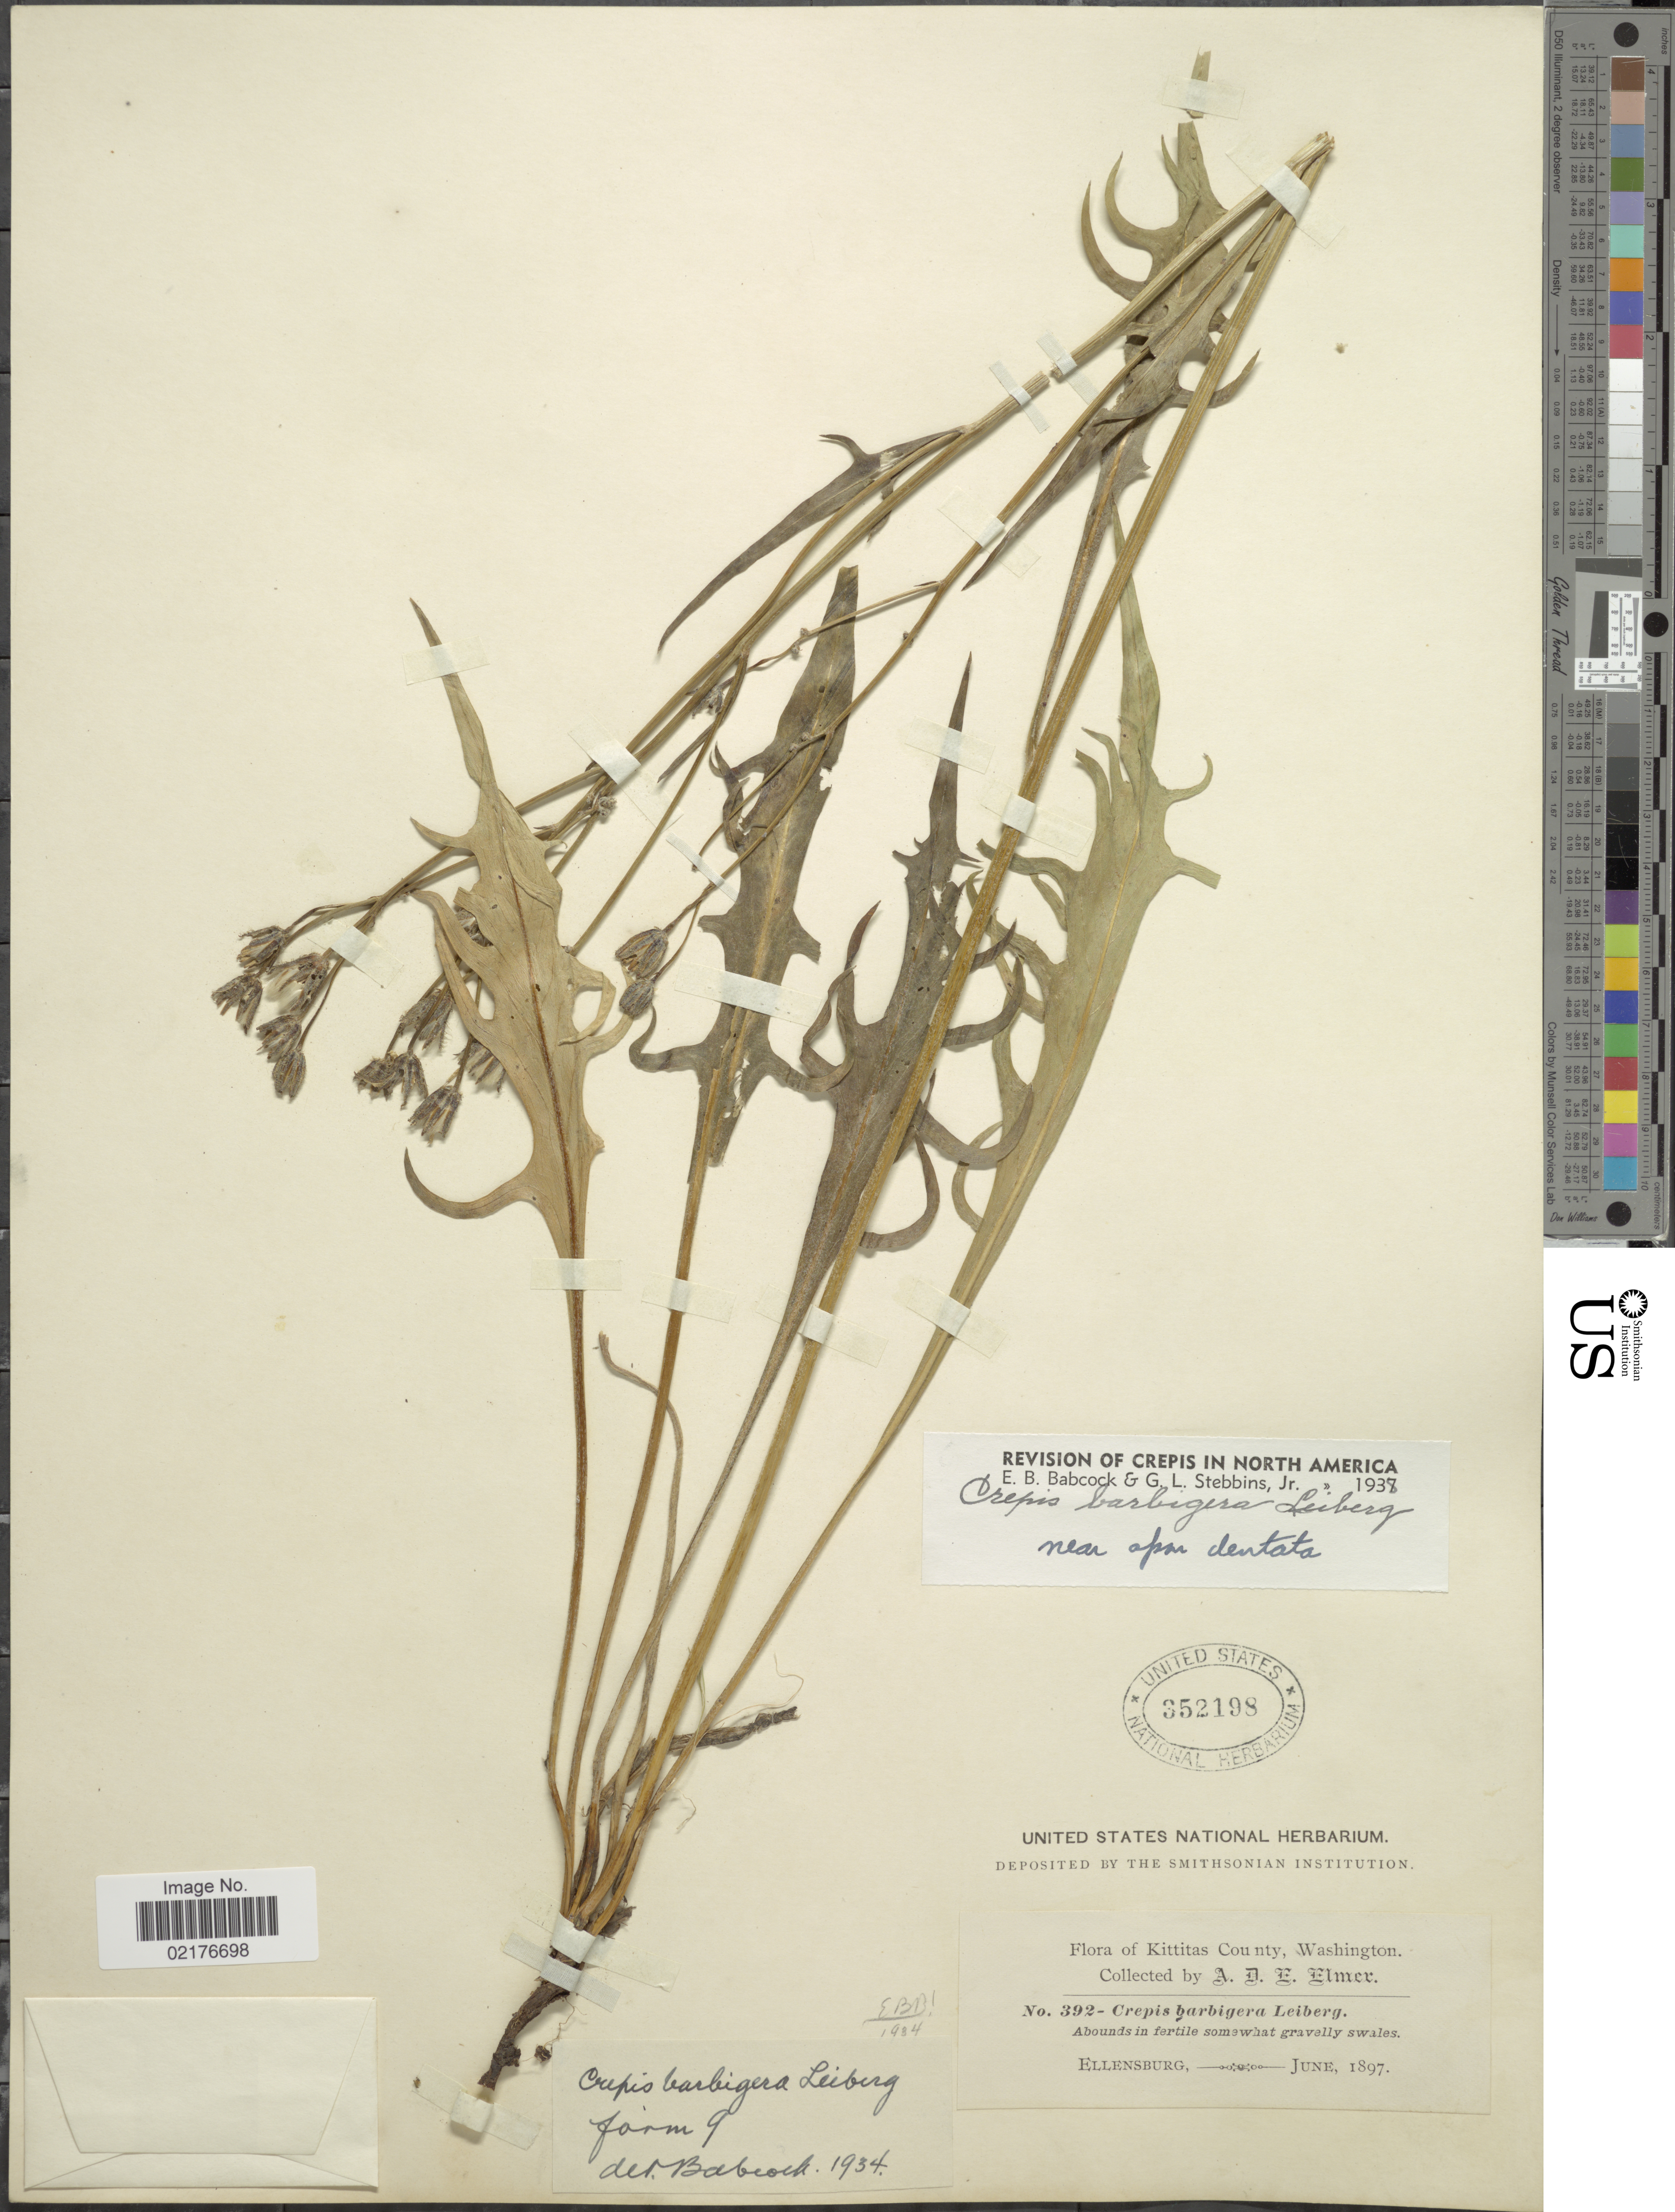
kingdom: Plantae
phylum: Tracheophyta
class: Magnoliopsida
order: Asterales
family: Asteraceae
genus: Crepis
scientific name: Crepis barbigera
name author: Leiberg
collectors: A. D. E. Elmer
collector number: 392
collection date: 1897-06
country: United States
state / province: Washington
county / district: Kittitas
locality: Kittitas County, Washington, Ellensburg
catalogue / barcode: US 352198